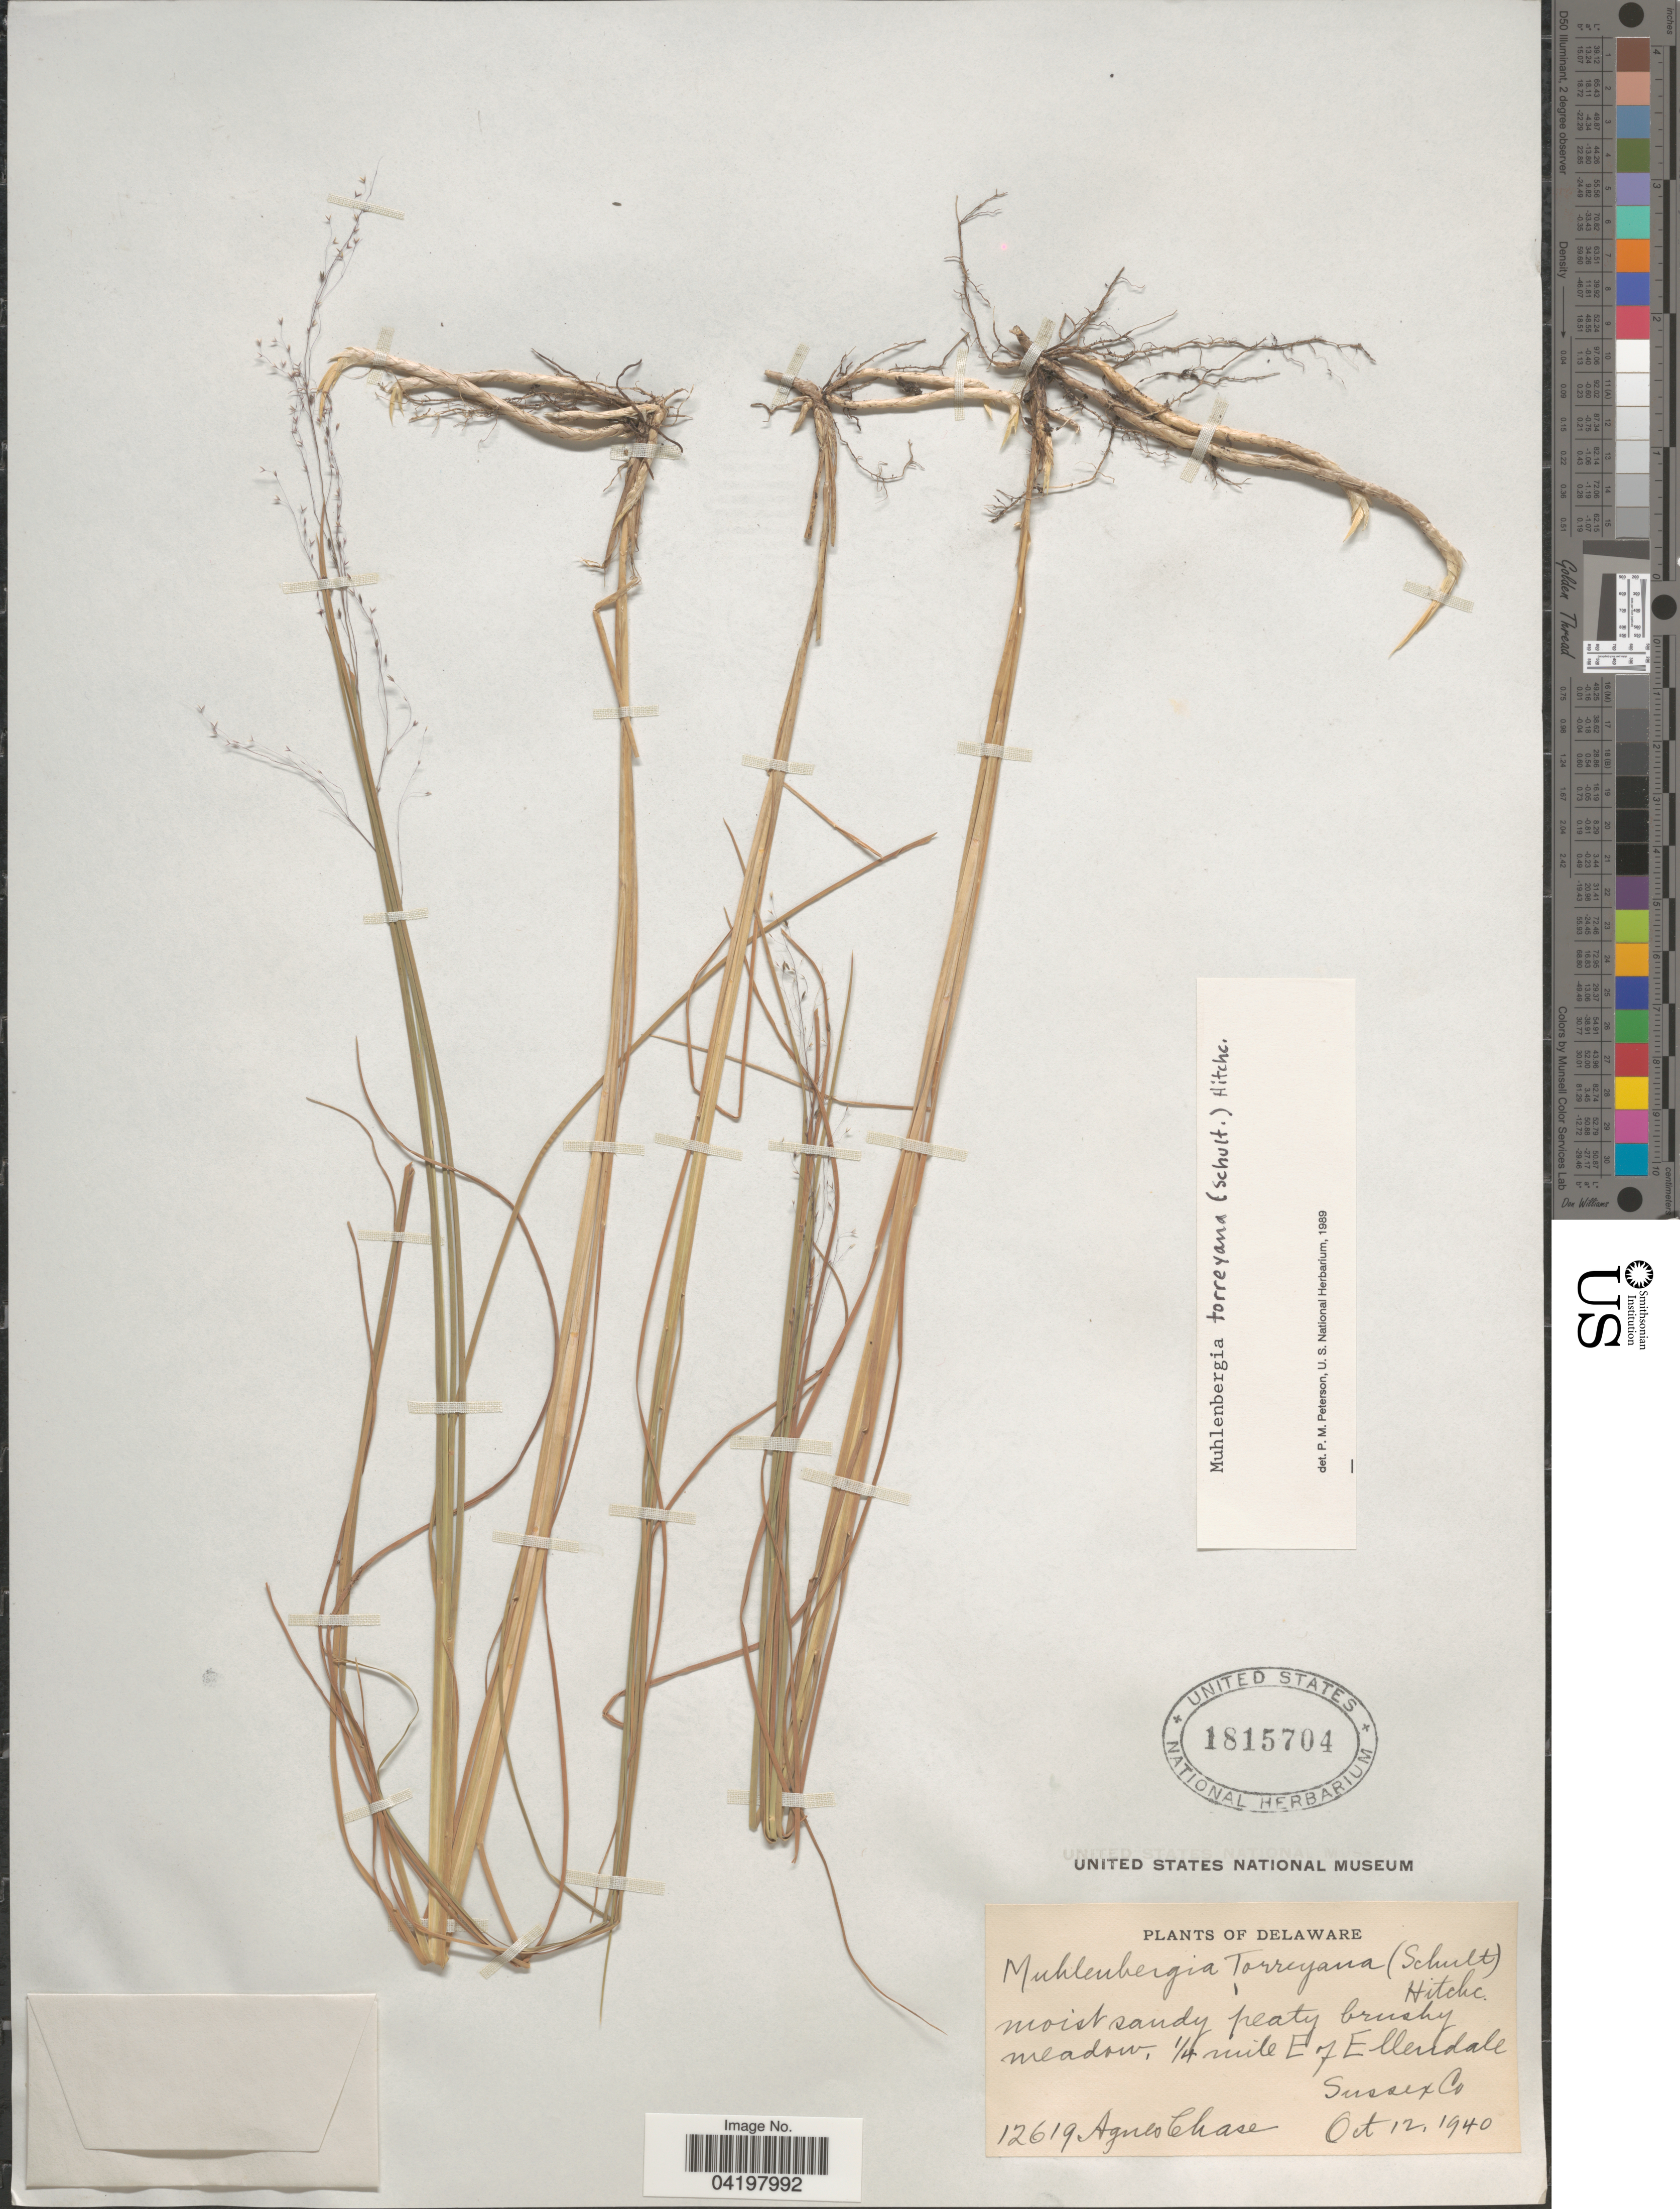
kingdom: Plantae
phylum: Tracheophyta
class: Liliopsida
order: Poales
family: Poaceae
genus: Muhlenbergia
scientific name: Muhlenbergia torreyana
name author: (Schult.) Hitchc.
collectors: A. Chase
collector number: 12619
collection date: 1940-10-12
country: United States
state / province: Delaware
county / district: Sussex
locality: ¼ mile E of Ellendale. Sussex Co.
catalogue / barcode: US 1815704